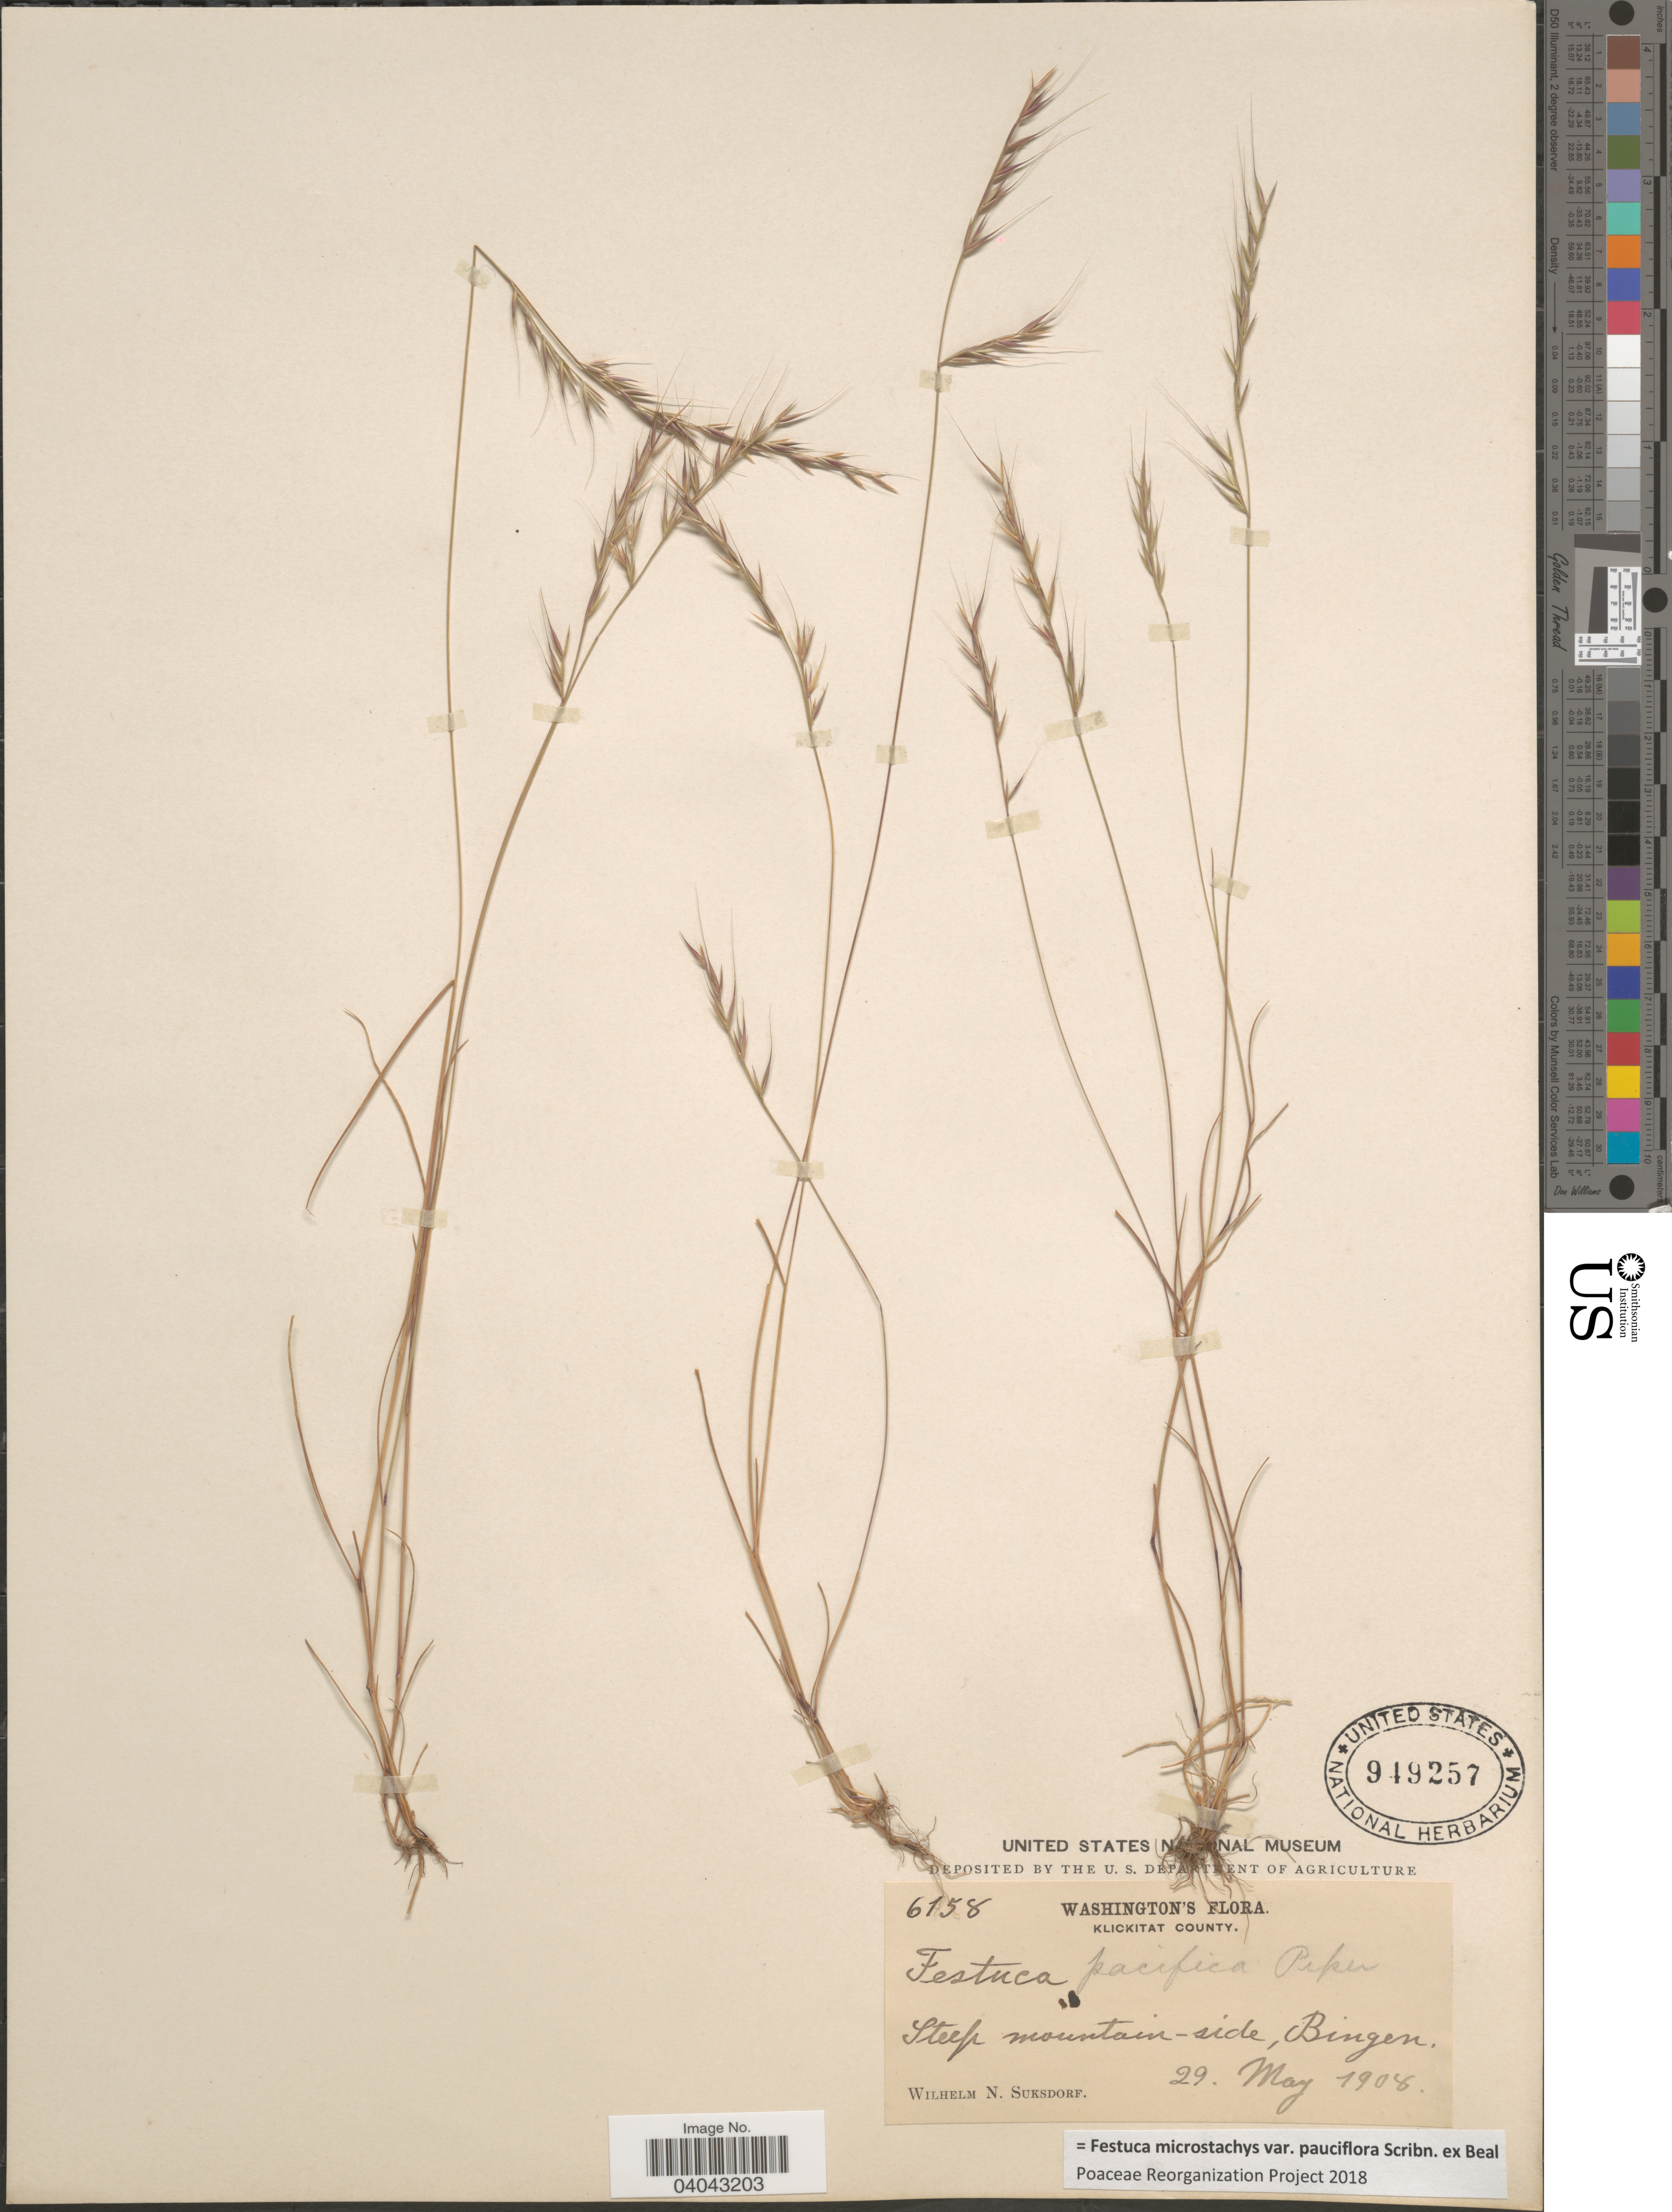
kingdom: Plantae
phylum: Tracheophyta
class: Liliopsida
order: Poales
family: Poaceae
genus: Festuca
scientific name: Festuca microstachys var. pauciflora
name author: Scribn. ex W.J. Beal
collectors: W. N. Suksdorf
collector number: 6158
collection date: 1908-05-29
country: United States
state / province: Washington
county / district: Klickitat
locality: Klickitat County. Steep mountain-side, Bingen.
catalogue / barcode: US 949257